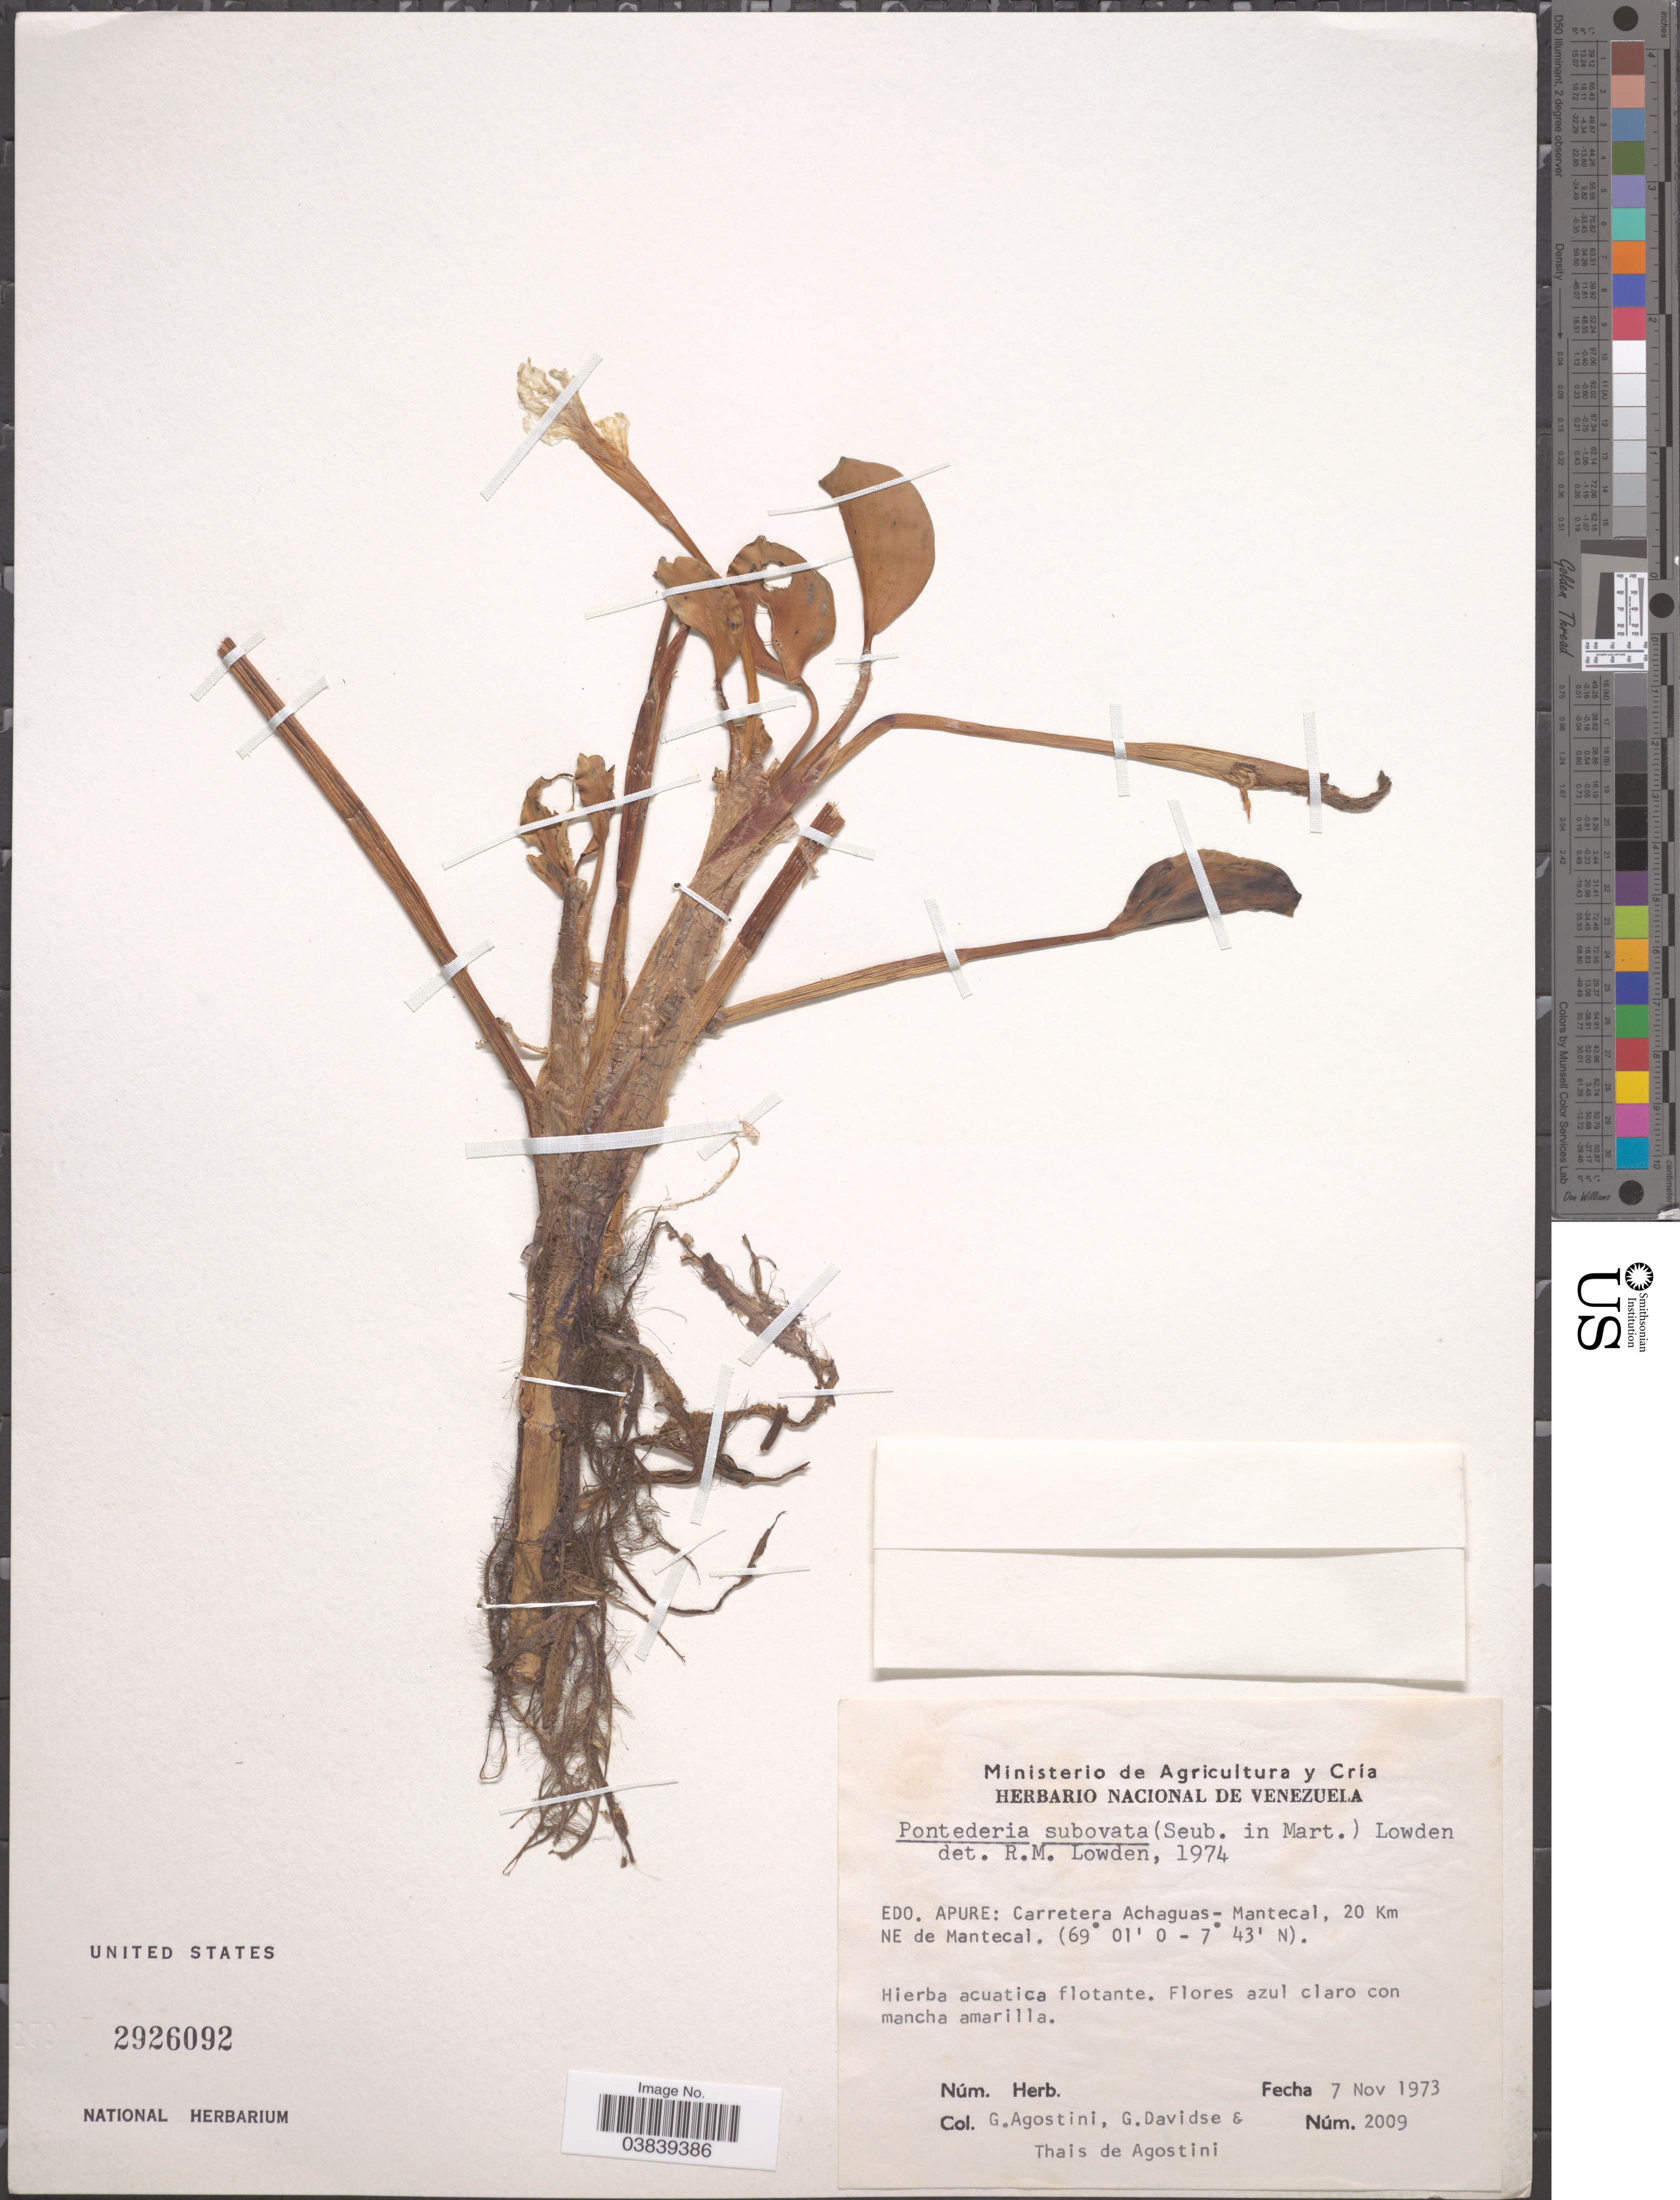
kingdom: Plantae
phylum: Tracheophyta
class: Liliopsida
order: Commelinales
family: Pontederiaceae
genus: Pontederia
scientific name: Pontederia subovata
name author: (Seub.) Lowden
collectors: G. Agostini, G. Davidse & T. Agostini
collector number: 2009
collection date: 1973-11-07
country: Venezuela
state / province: Apure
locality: Carretera Achaguas- Mantecal, 20 Km NE de Mantecal.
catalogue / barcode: US 2926092